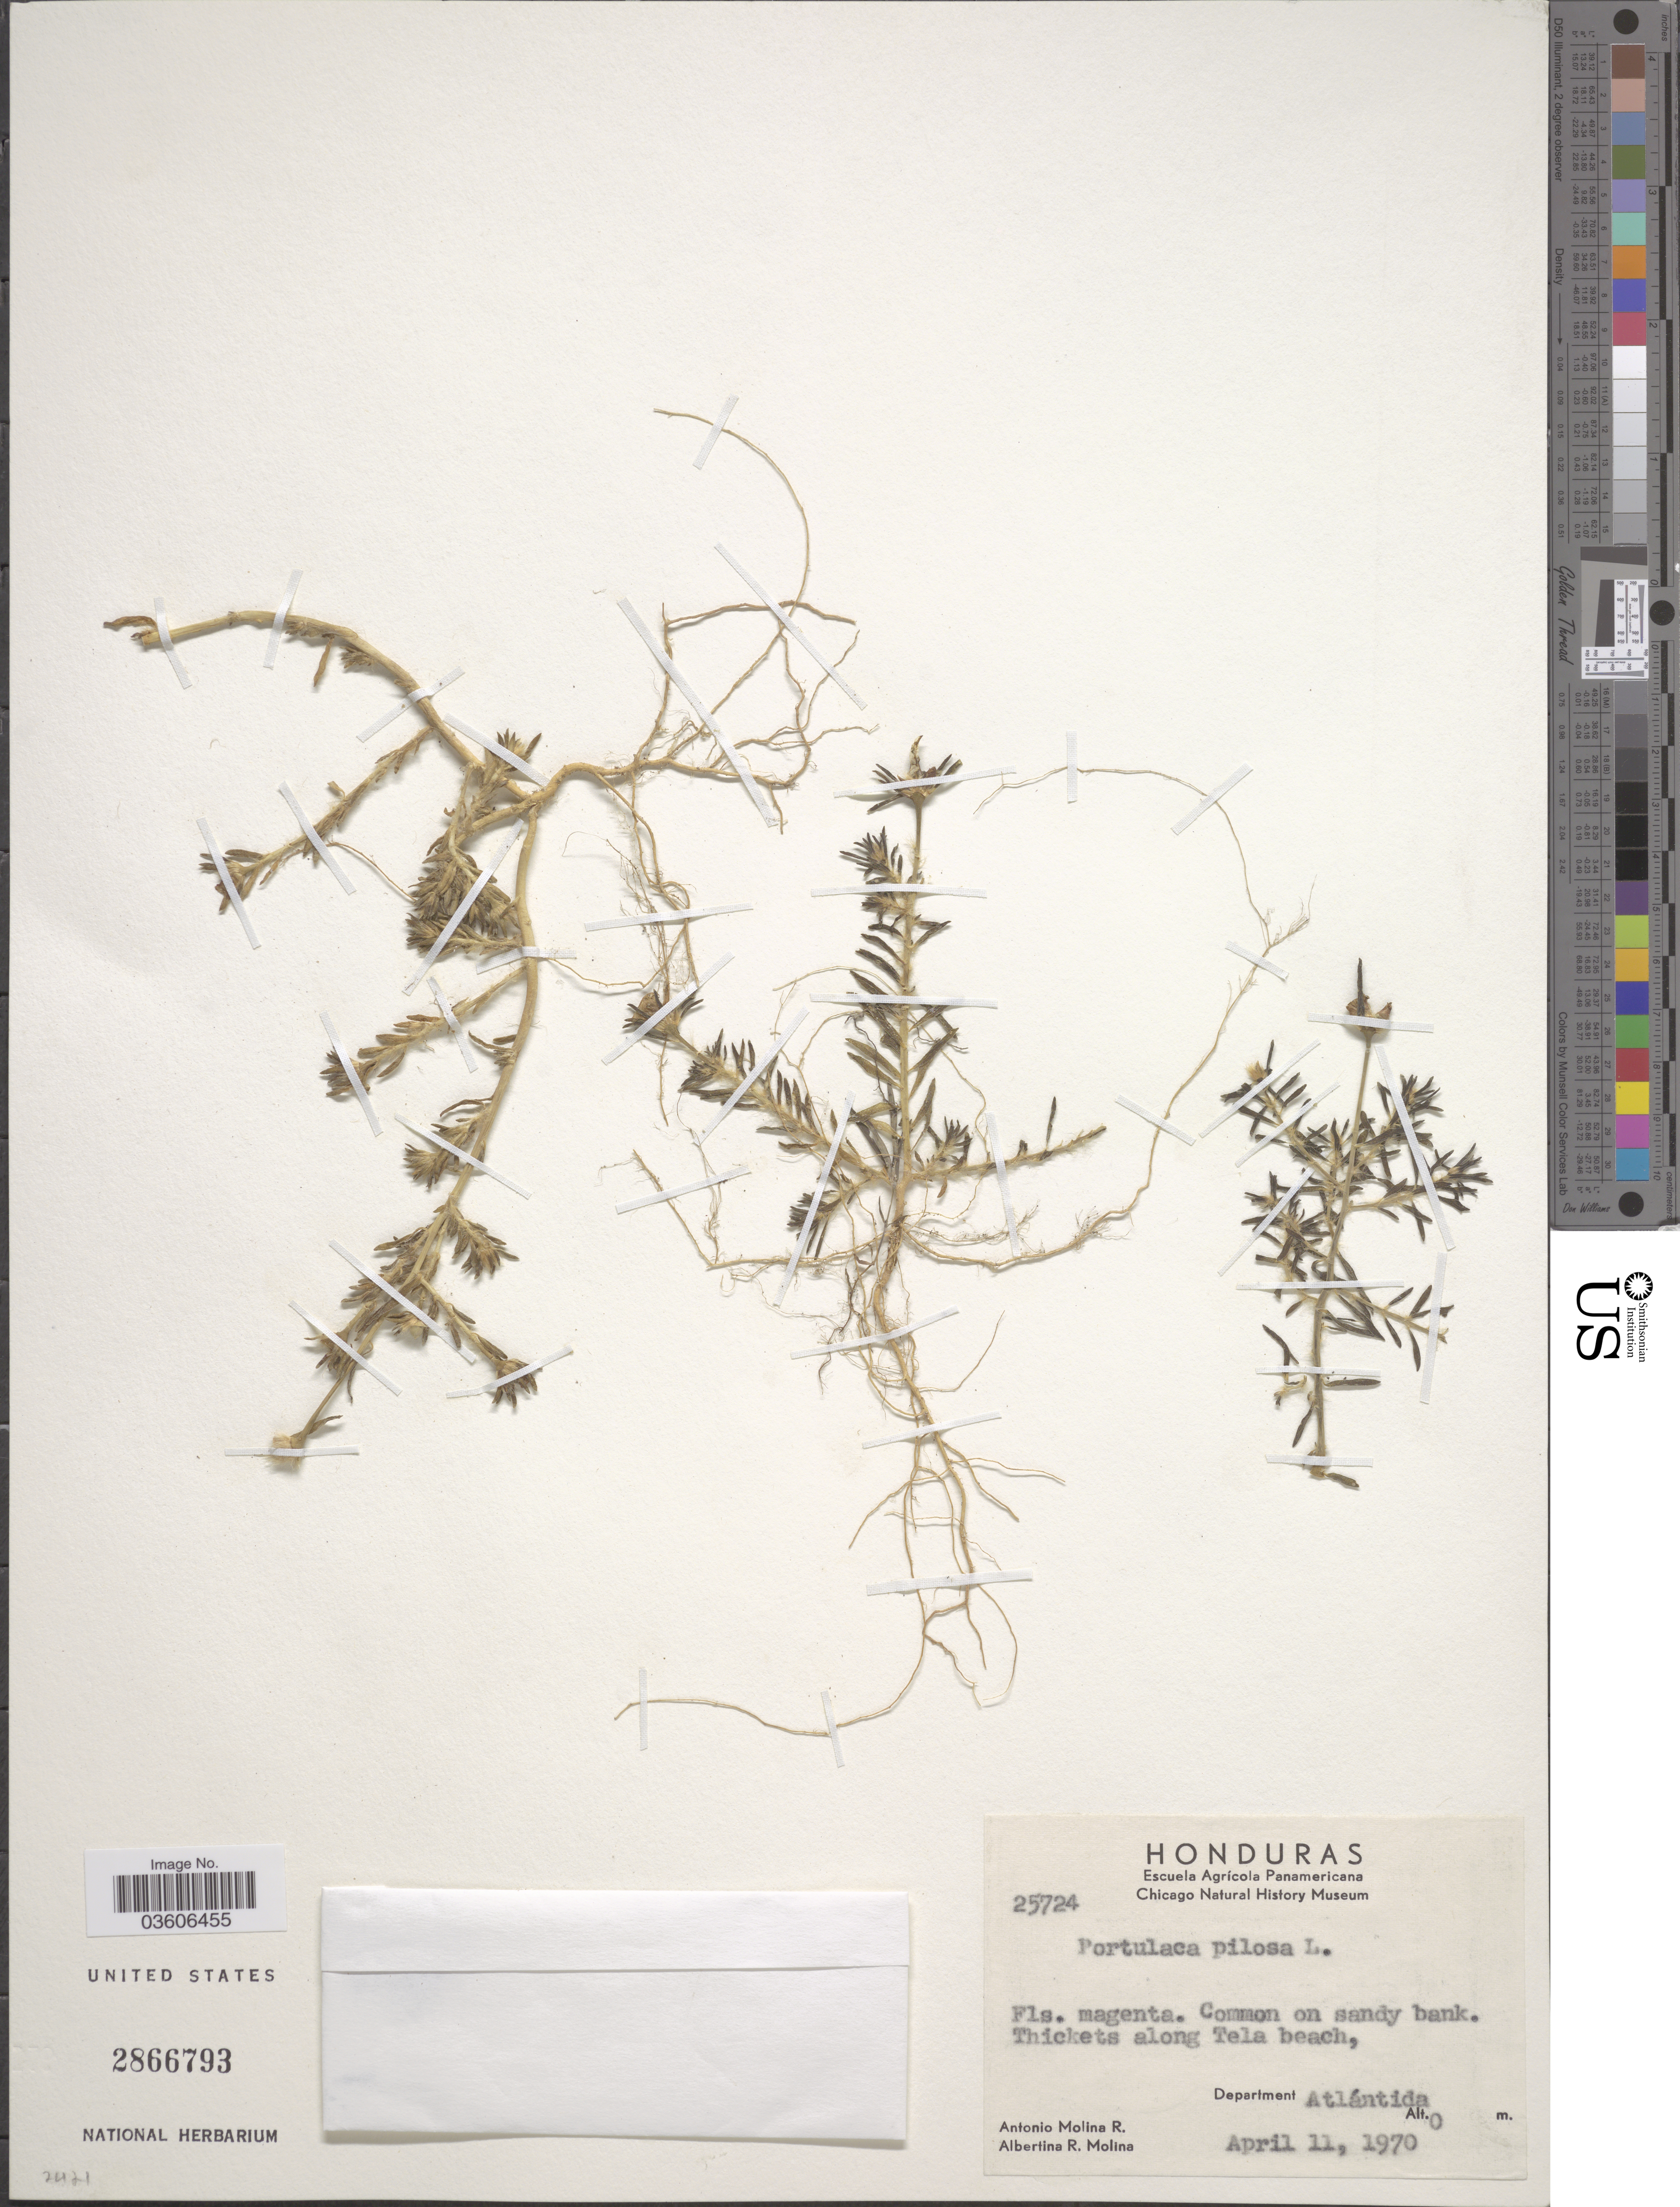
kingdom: Plantae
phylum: Tracheophyta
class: Magnoliopsida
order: Caryophyllales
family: Portulacaceae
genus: Portulaca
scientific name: Portulaca pilosa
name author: L.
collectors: A. Molina R. & A. R. Molina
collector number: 25724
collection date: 1970-04-11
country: Honduras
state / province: Atlantida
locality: Along Tela beach, Department Atlántida.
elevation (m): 0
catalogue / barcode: US 2866793